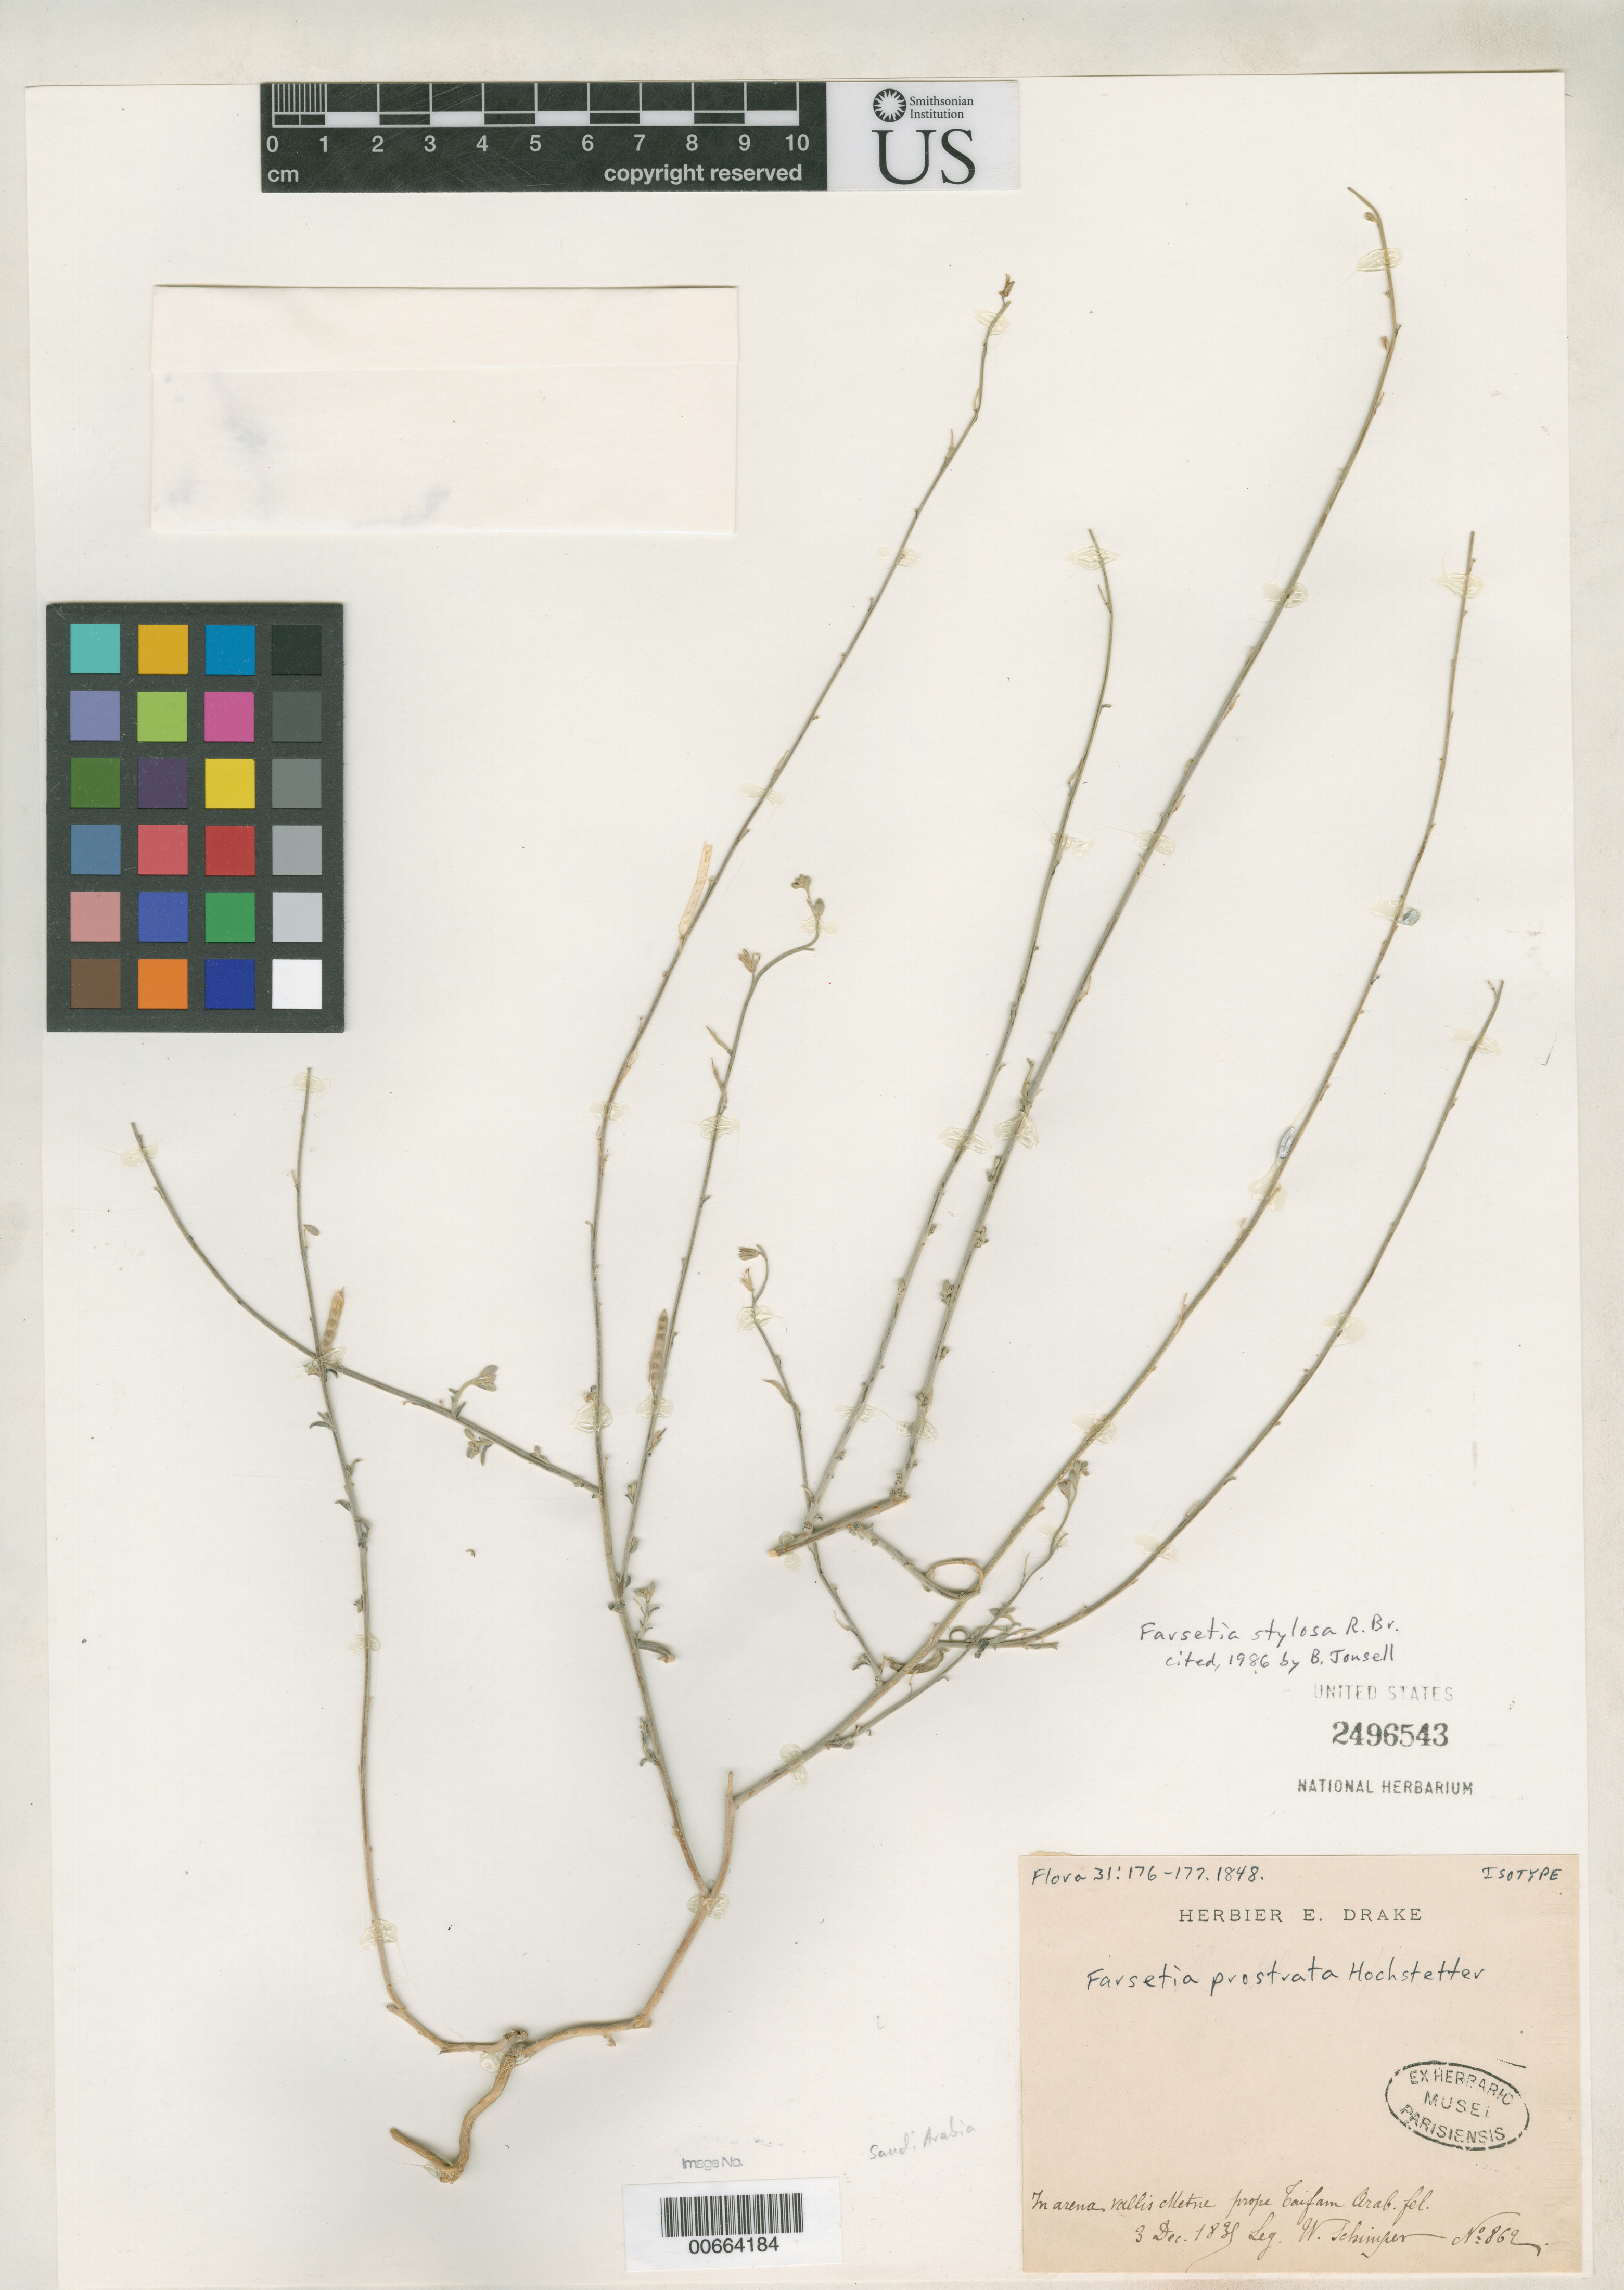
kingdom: Plantae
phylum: Tracheophyta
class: Magnoliopsida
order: Brassicales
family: Brassicaceae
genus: Farsetia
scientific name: Farsetia prostrata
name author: Hochst.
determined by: Jonsell, B.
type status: Isotype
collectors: G. W. Schimper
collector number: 862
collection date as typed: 03 Dec 1838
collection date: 1838-12-03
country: Saudi Arabia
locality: In arena vallis Metre prope Caifam Arab. fel.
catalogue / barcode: US 2496543